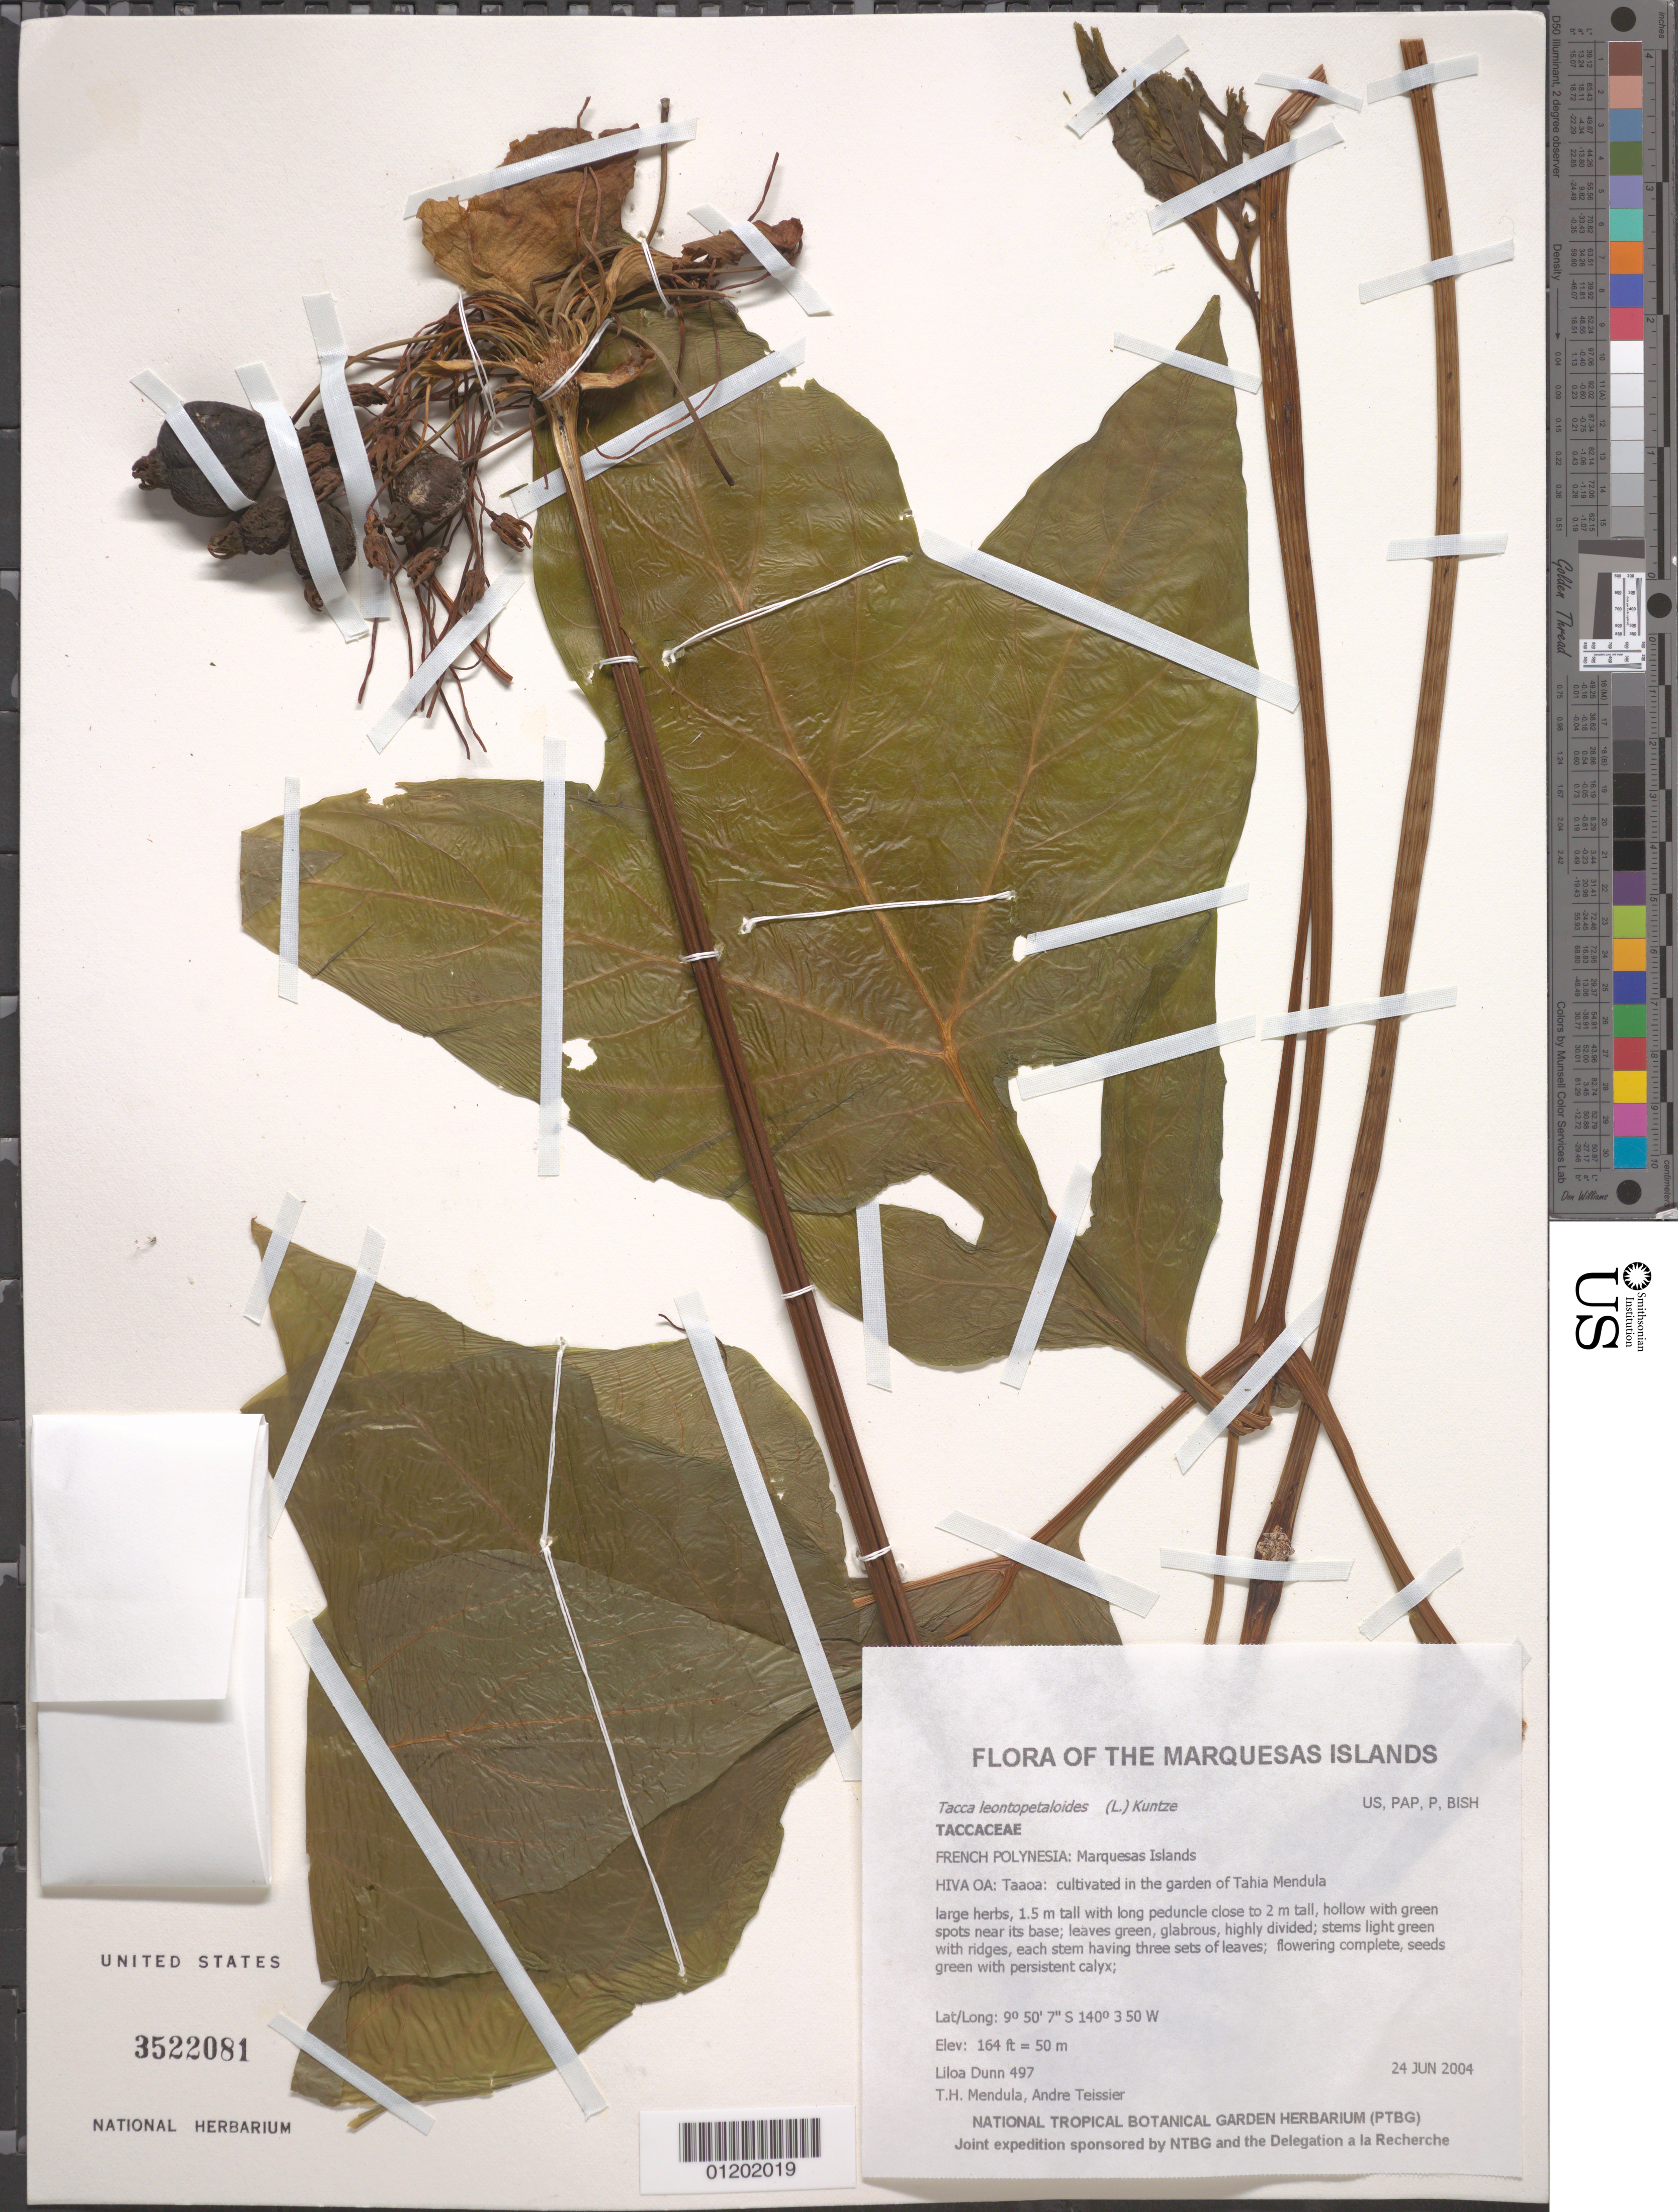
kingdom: Plantae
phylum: Tracheophyta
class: Liliopsida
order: Dioscoreales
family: Dioscoreaceae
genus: Tacca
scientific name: Tacca leontopetaloides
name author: (L.) Kuntze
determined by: Lorence, David H., (PTBG), National Tropical Botanical Garden (UNITED STATES)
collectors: L. Dunn, T. Mendula & A. Teissier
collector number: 497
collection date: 2004-06-24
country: French Polynesia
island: Hiva Oa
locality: Taaoa: cultivated in the garden of Tahia Mendula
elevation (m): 50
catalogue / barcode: US 3522081